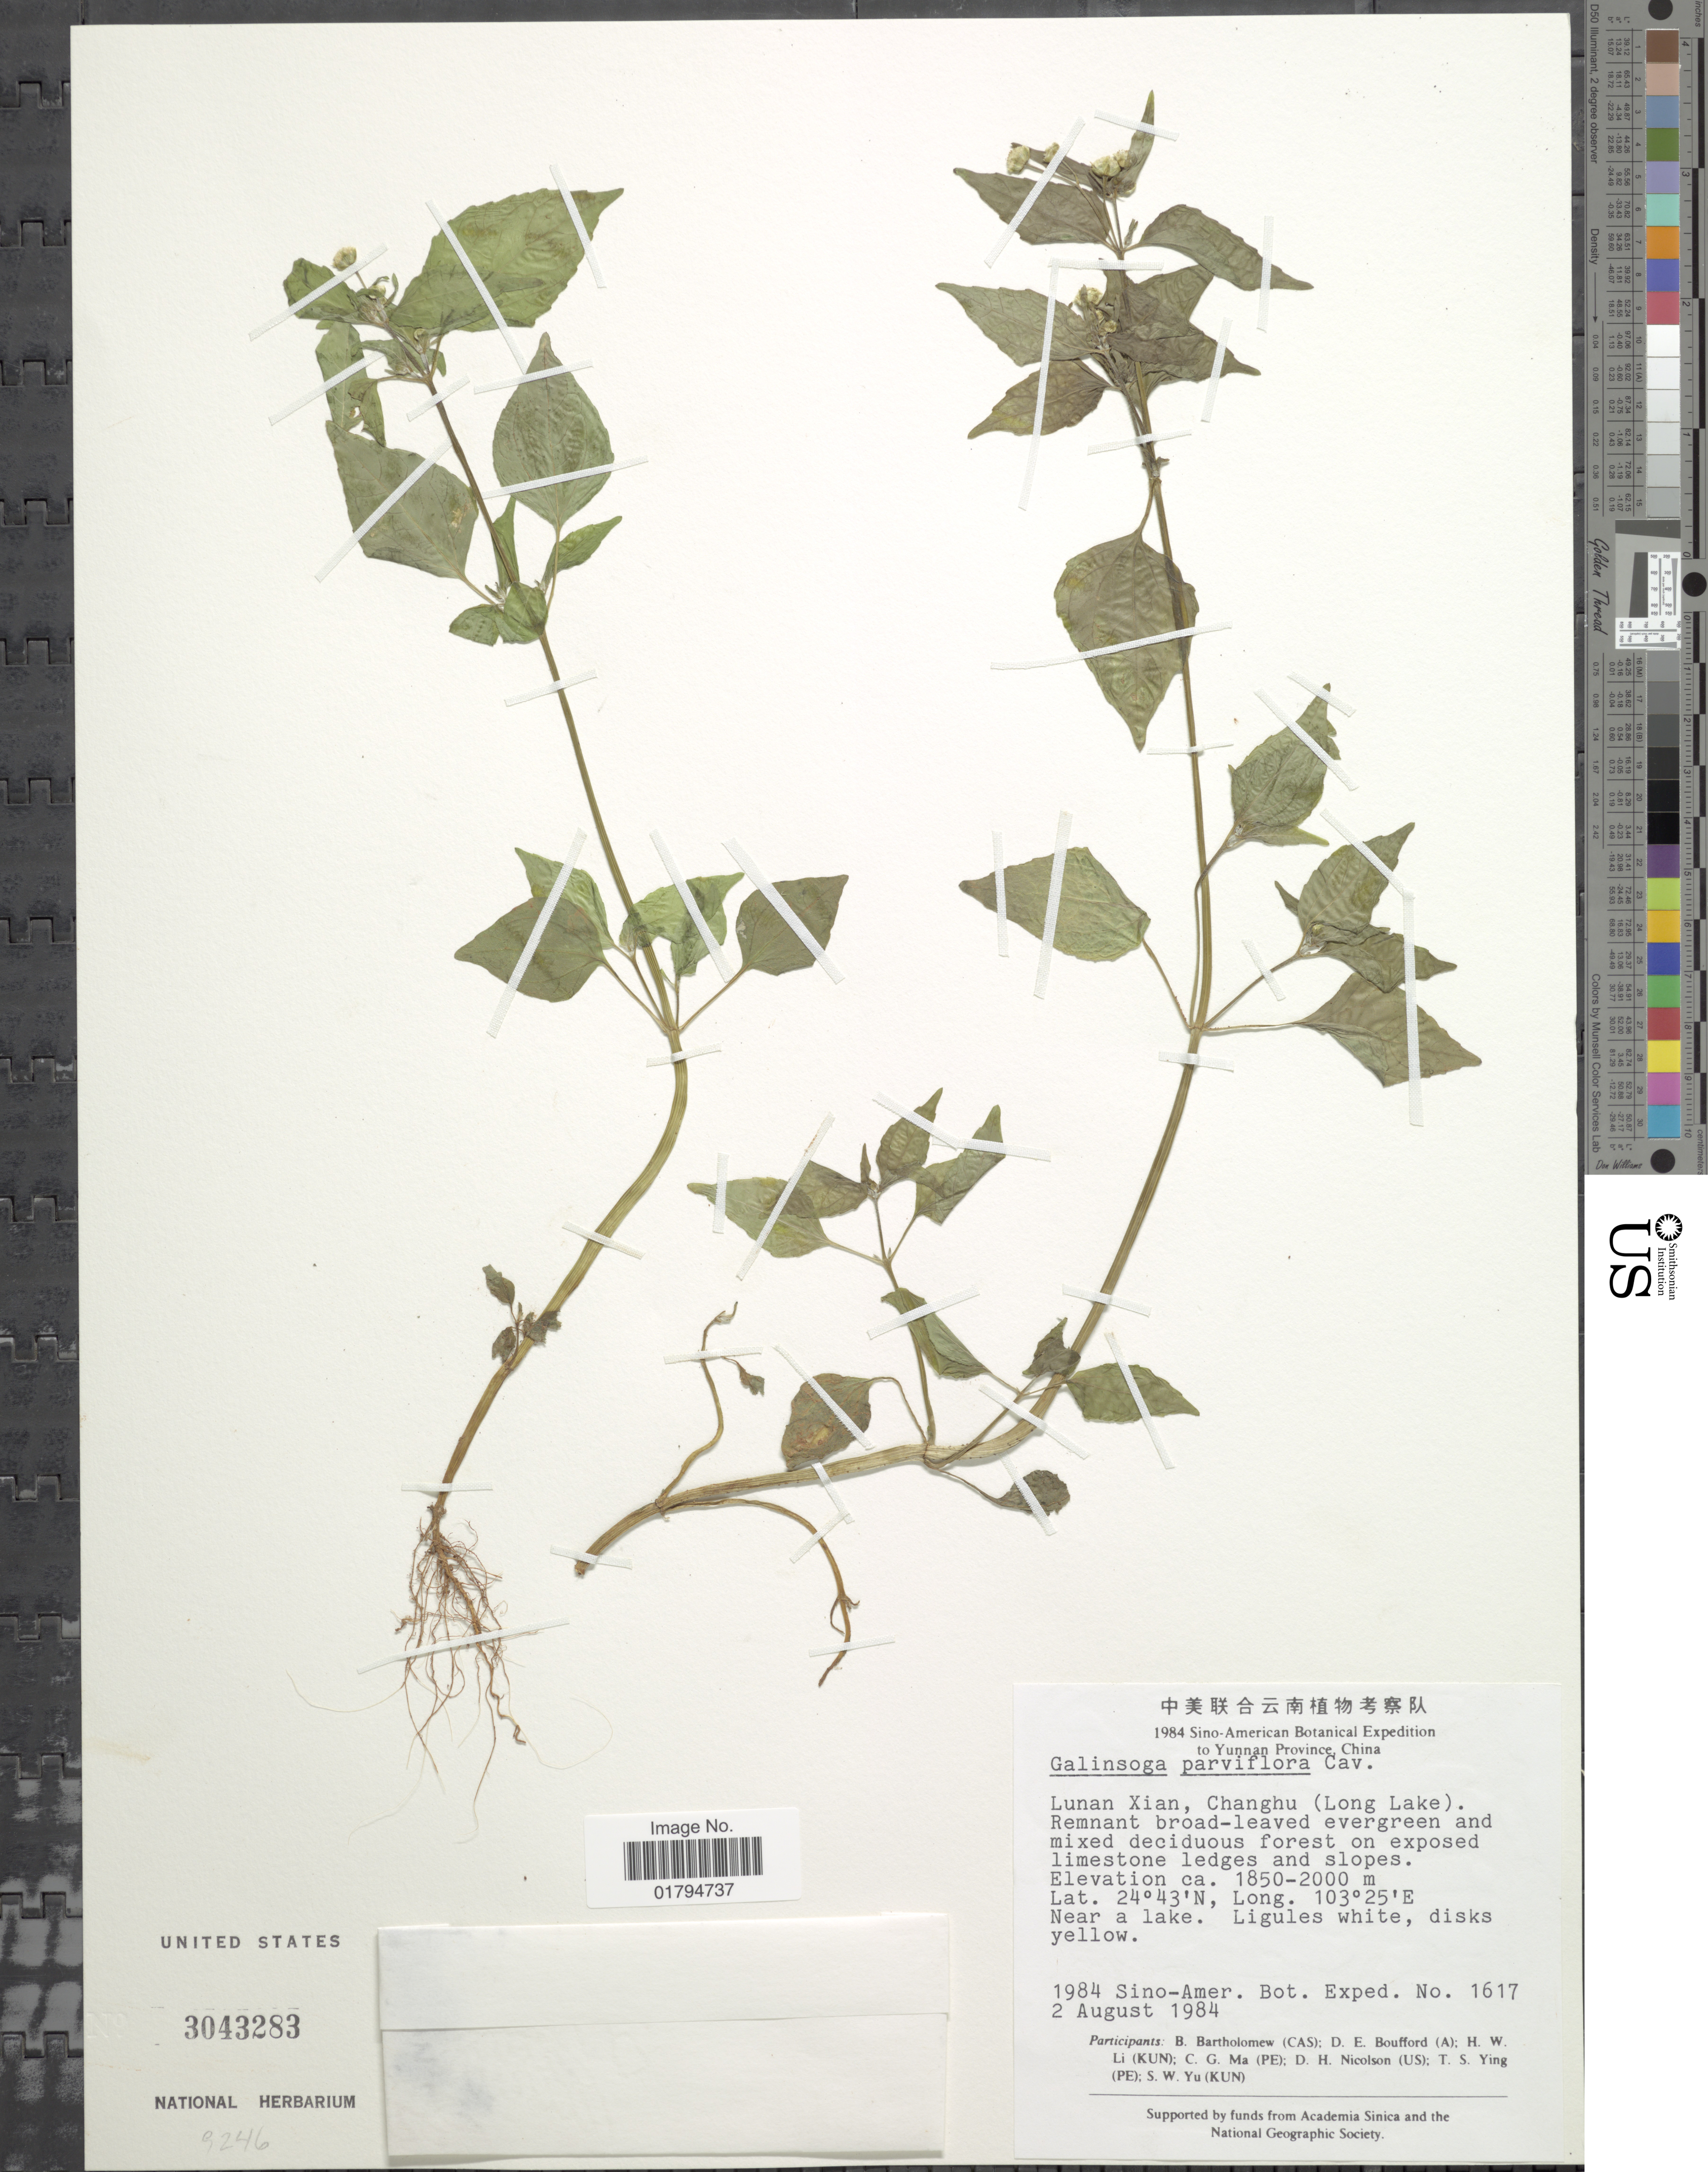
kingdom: Plantae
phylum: Tracheophyta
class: Magnoliopsida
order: Asterales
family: Asteraceae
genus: Galinsoga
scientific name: Galinsoga parviflora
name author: Cav.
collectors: Sino-Amer. Bot. Exped. 1984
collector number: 1617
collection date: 1984-08-02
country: China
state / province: Yunnan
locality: Lunan Xian, Changhu (Long Lake)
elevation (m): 1850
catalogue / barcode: US 3043283